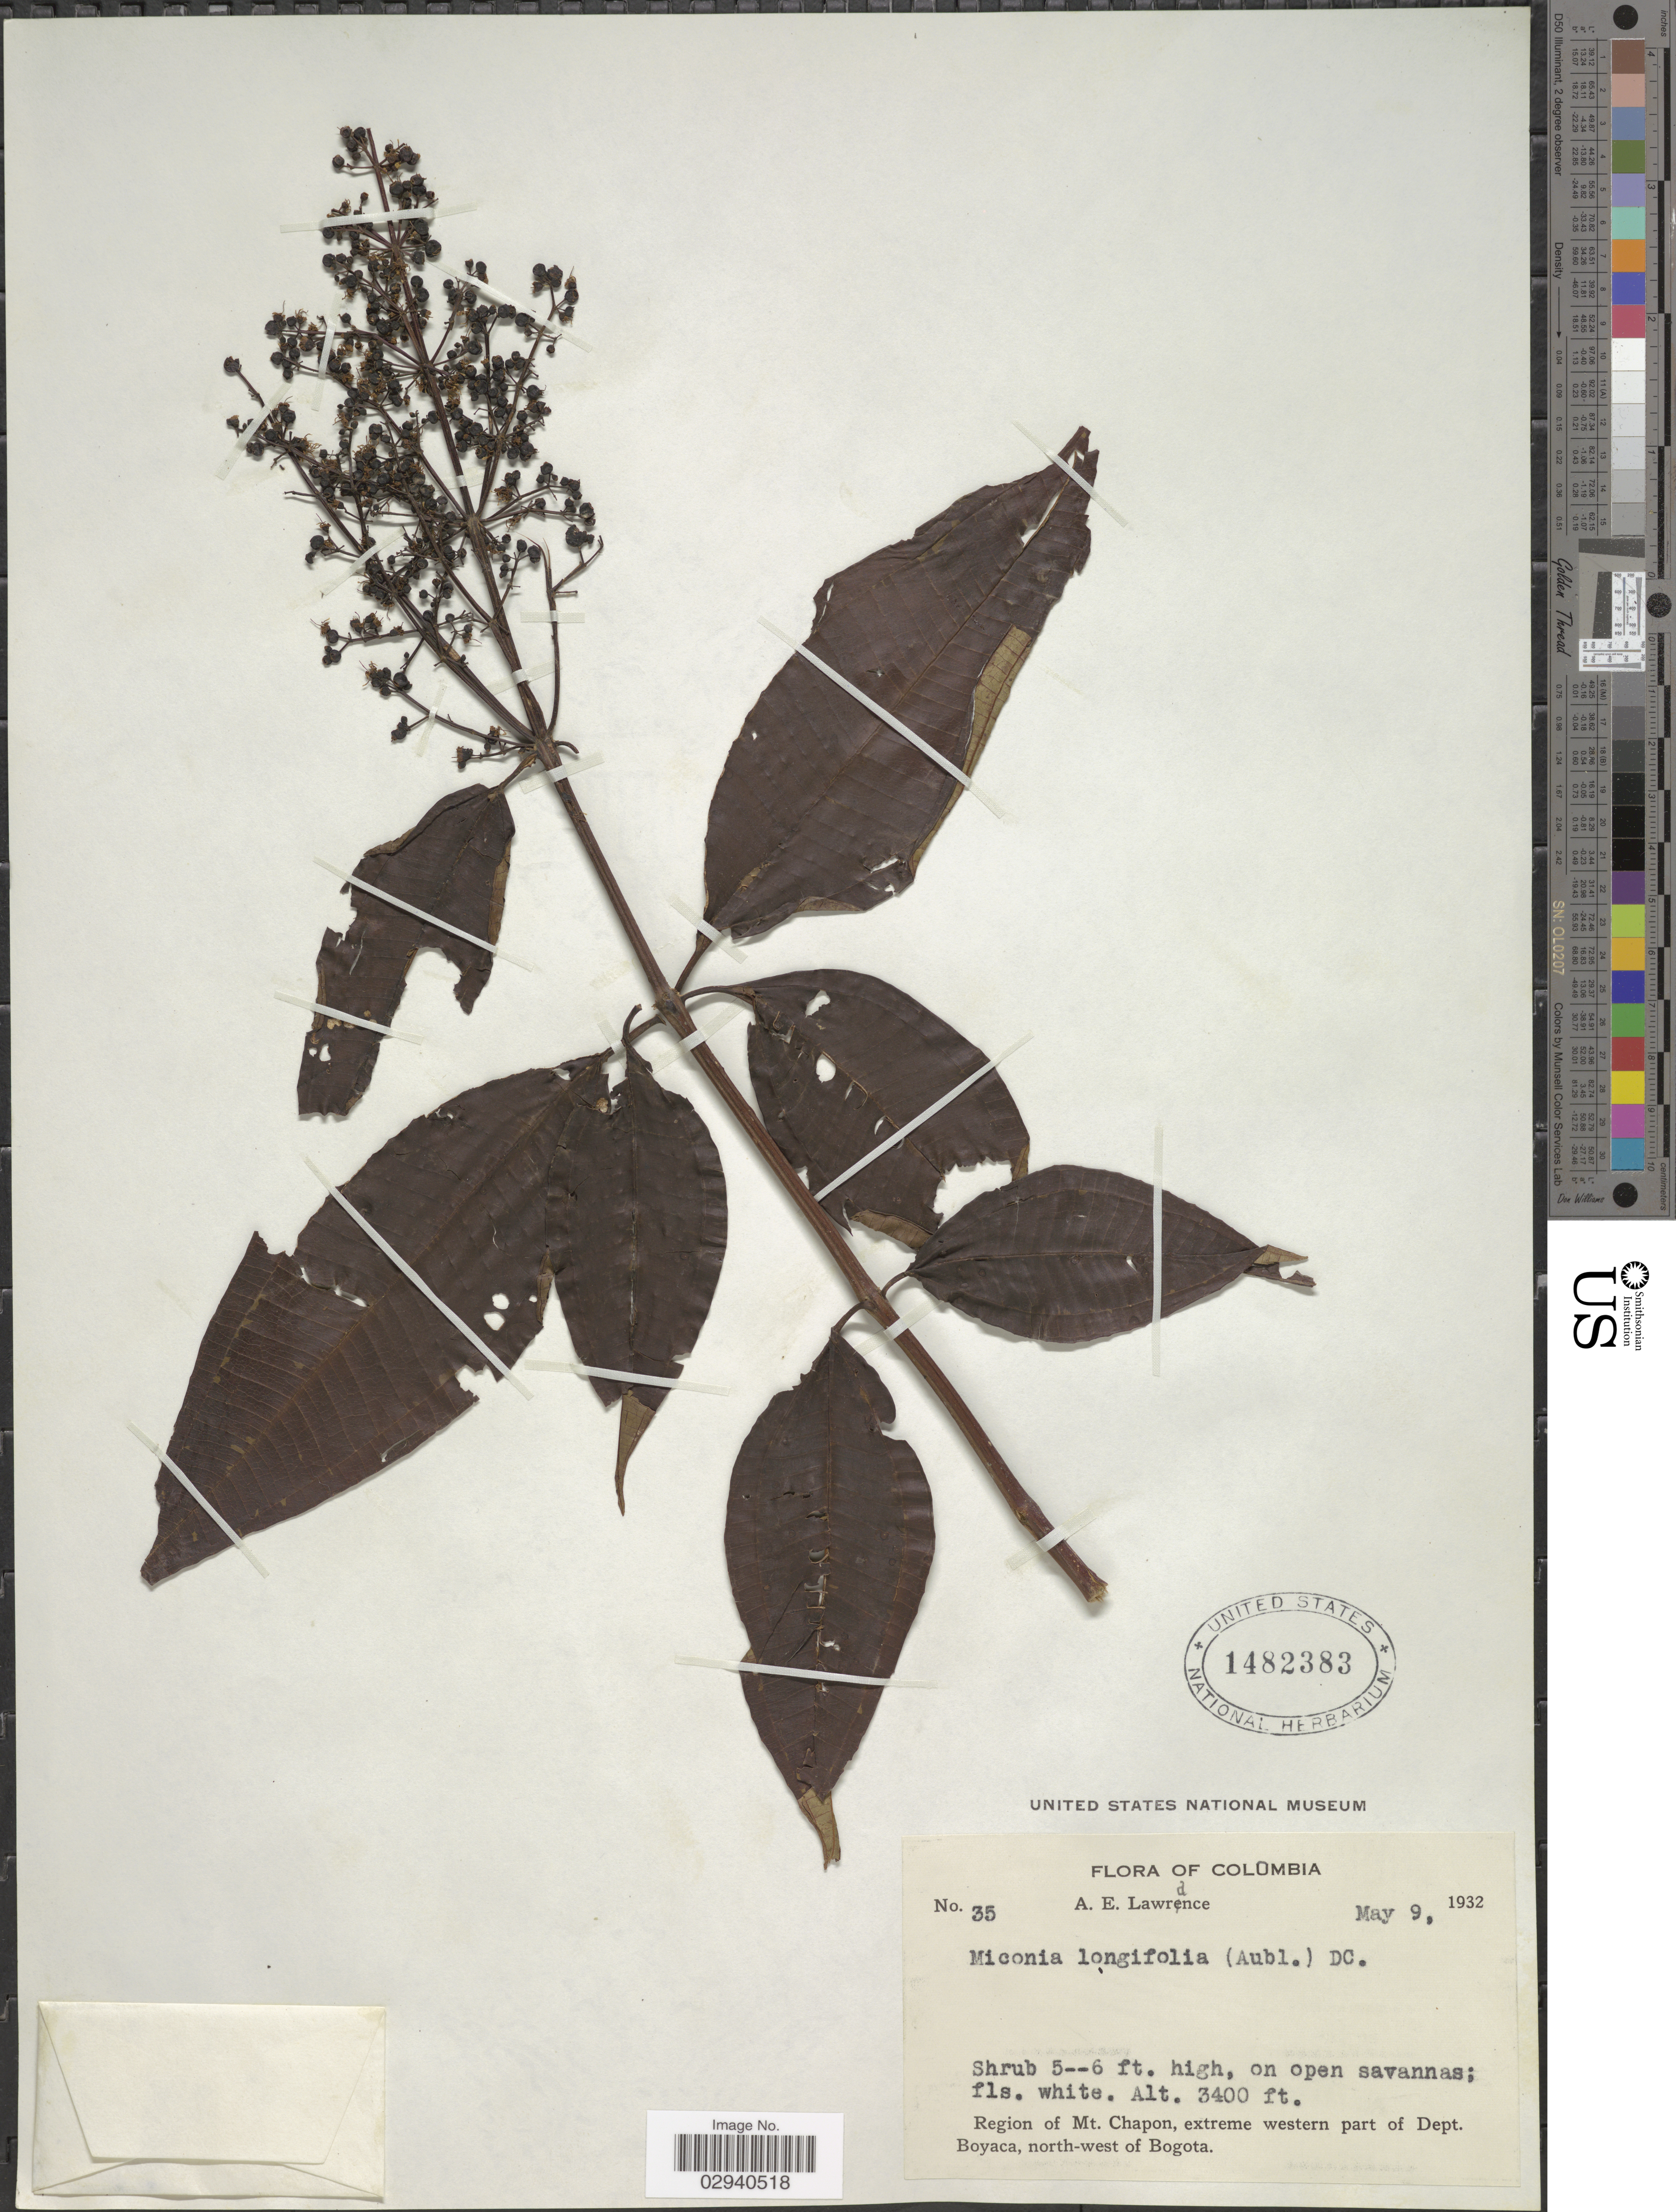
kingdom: Plantae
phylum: Tracheophyta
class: Magnoliopsida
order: Myrtales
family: Melastomataceae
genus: Miconia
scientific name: Miconia longifolia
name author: (Aubl.) DC.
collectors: A. Lawrance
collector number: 35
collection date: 1932-05-09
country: Colombia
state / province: Boyacá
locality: Region of Mt. Chapon, extreme western part of Dept. Boyaca, north-west of Bogota.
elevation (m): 1036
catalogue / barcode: US 1482383